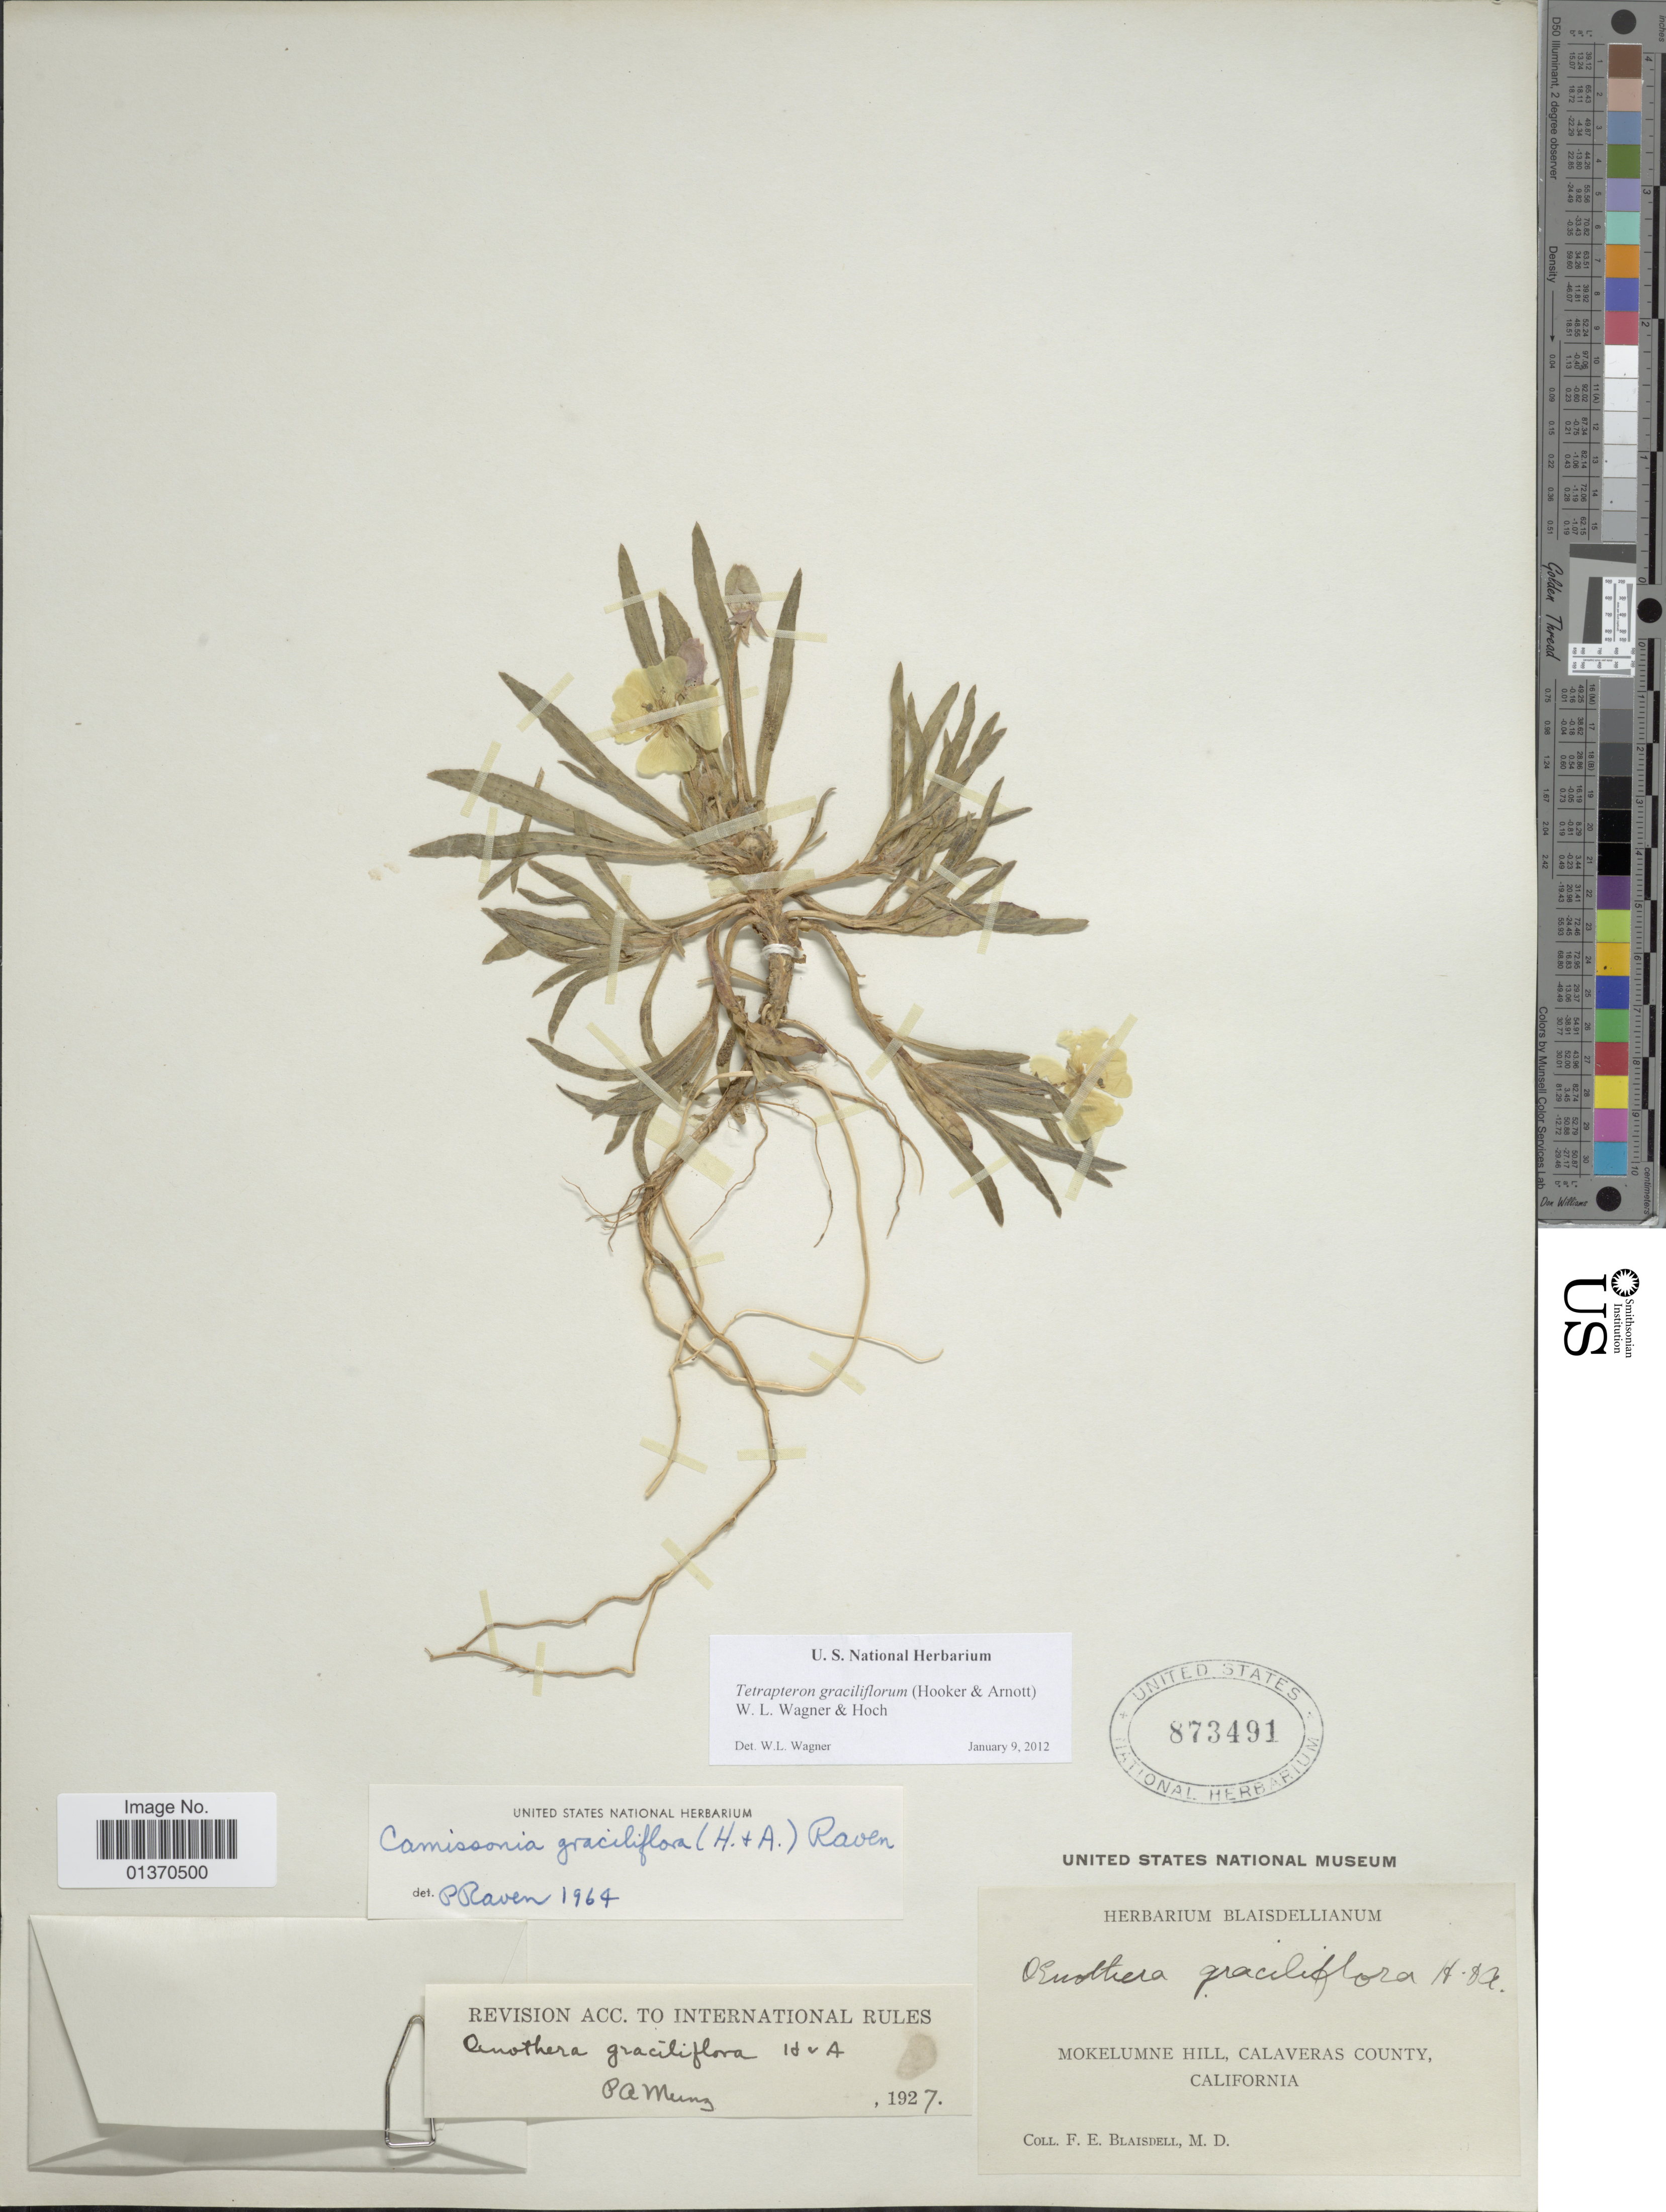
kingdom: Plantae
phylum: Tracheophyta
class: Magnoliopsida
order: Myrtales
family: Onagraceae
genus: Tetrapteron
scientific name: Tetrapteron graciliflorum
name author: (Hook. & Arn.) W.L. Wagner & Hoch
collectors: F. Blaisdell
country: United States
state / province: California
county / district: Calaveras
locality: Mokelumne Hill, Calaveras County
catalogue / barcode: US 873491